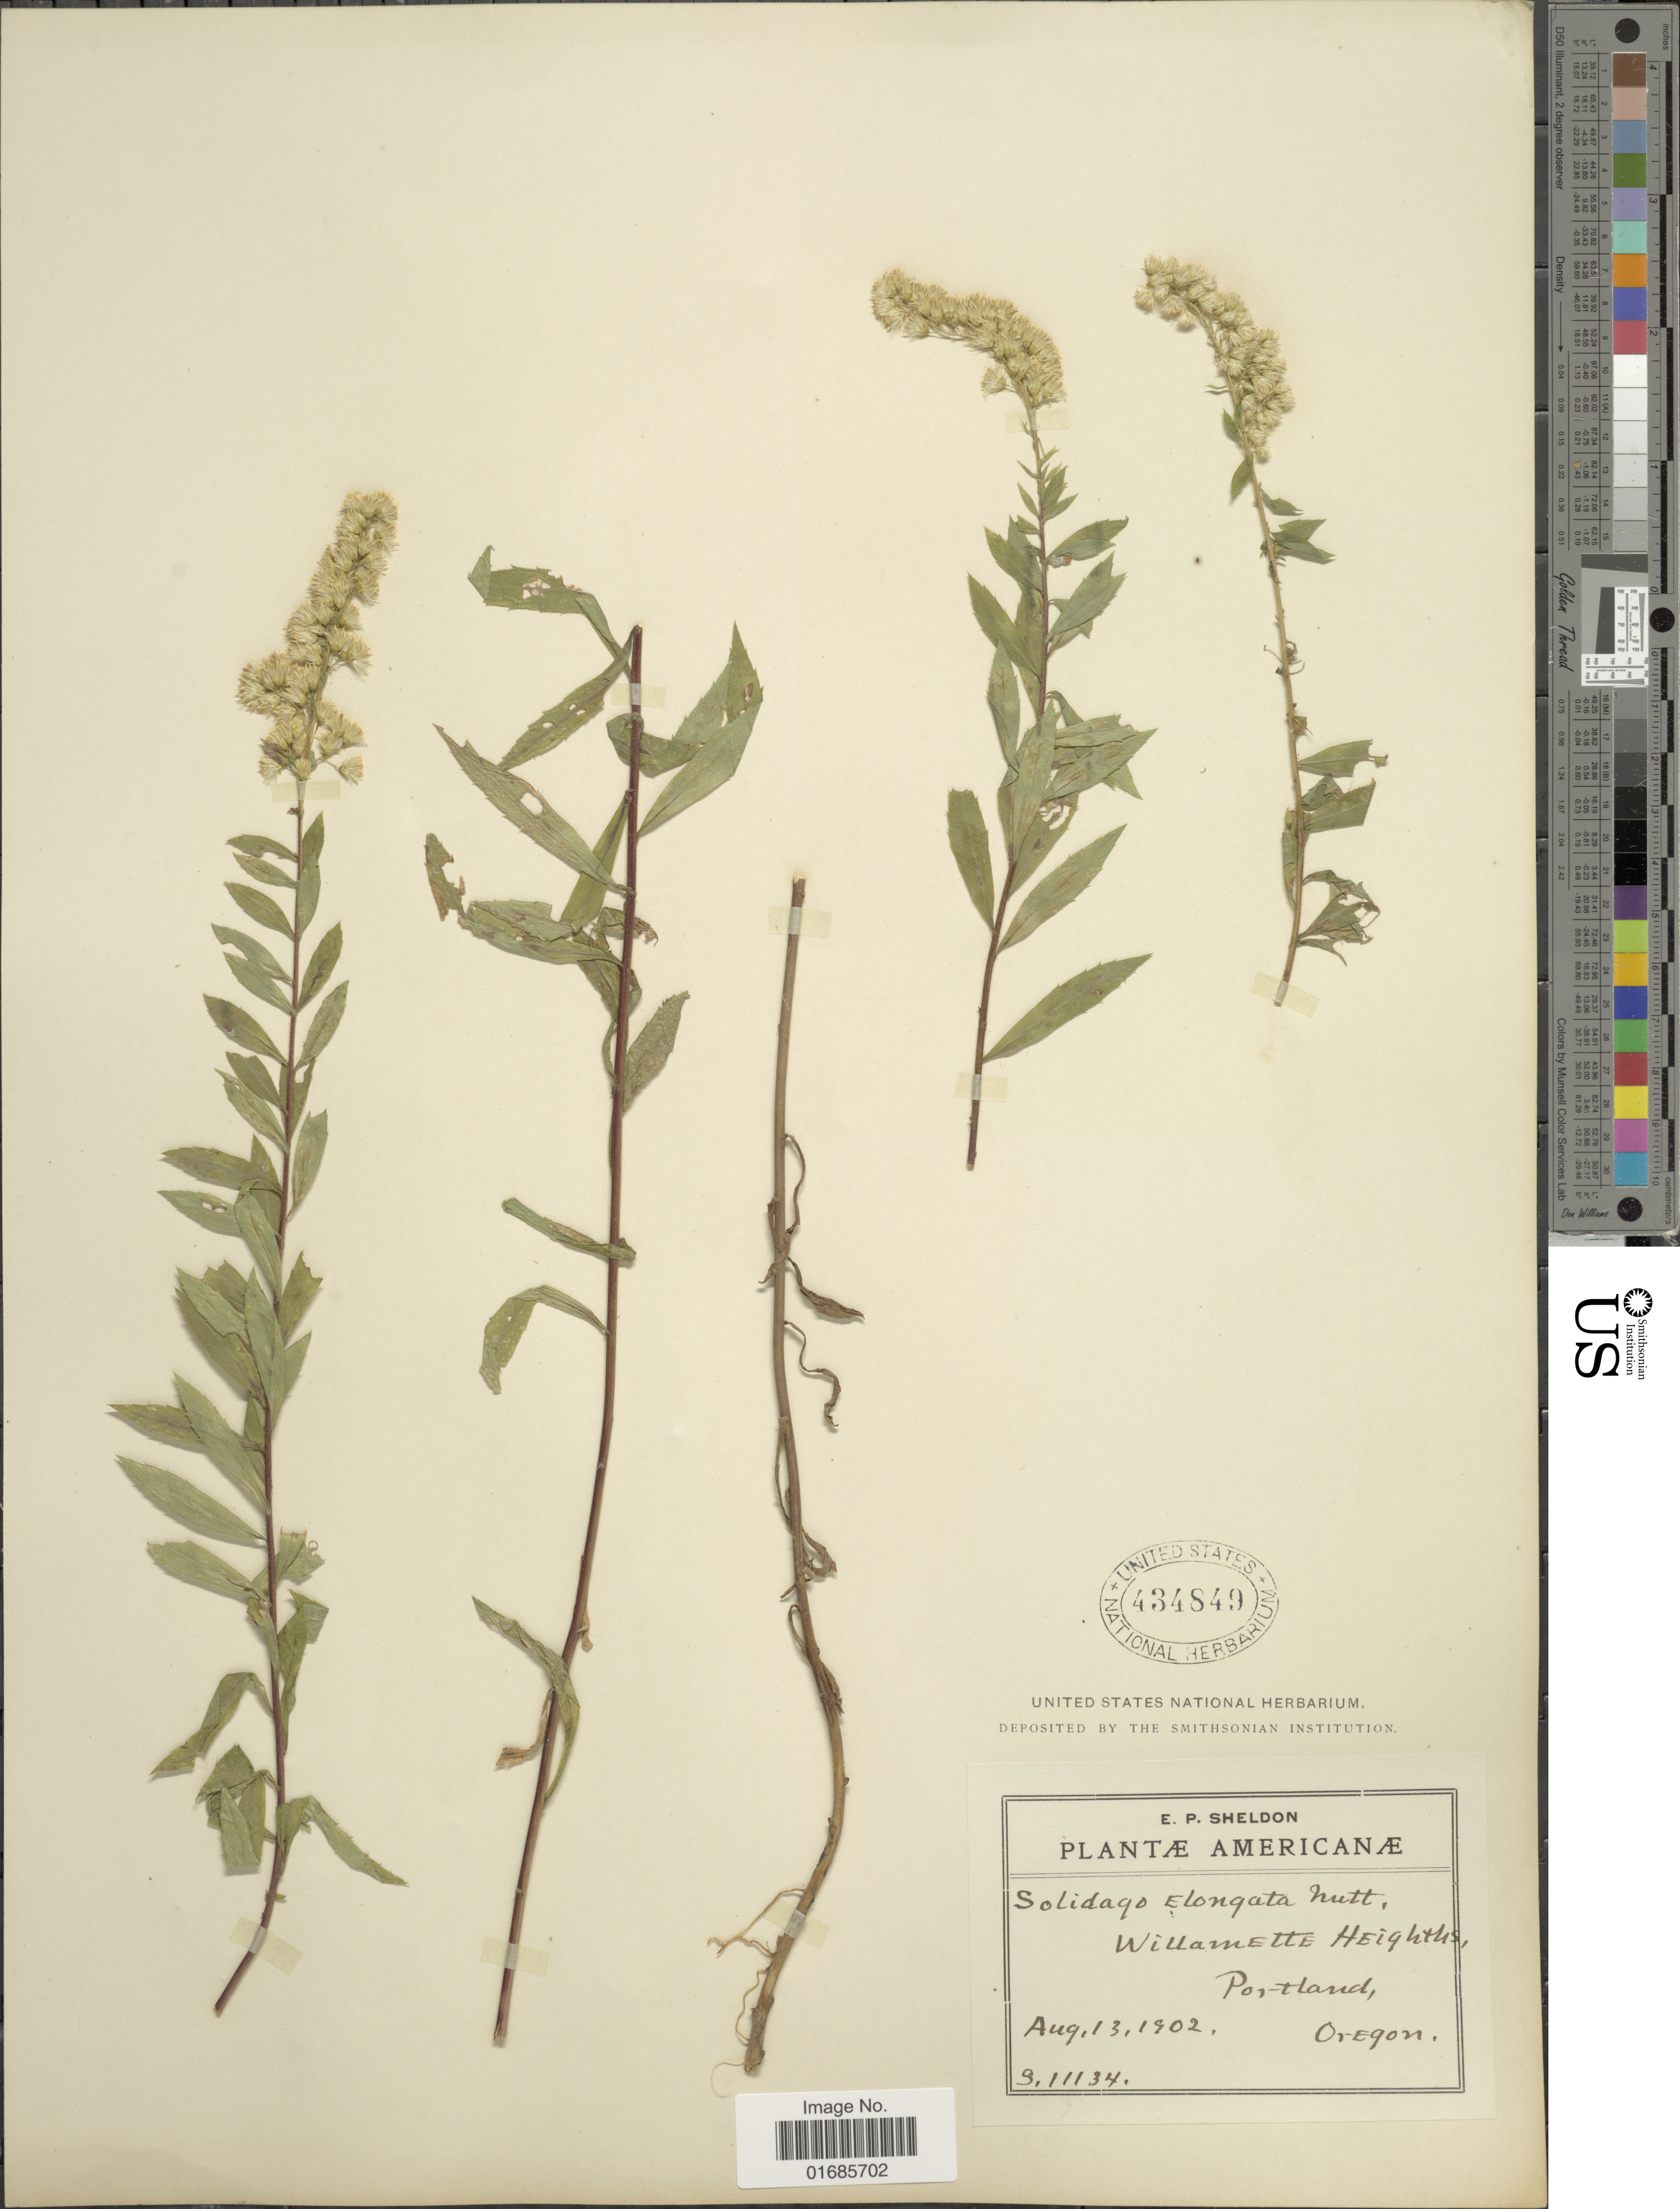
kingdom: Plantae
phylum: Tracheophyta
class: Magnoliopsida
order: Asterales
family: Asteraceae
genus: Solidago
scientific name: Solidago canadensis var. salebrosa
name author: (Piper) M.E. Jones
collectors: E. P. Sheldon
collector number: S11134*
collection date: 1902-08-13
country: United States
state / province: Oregon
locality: Williamette Heighths, Portland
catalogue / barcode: US 434849